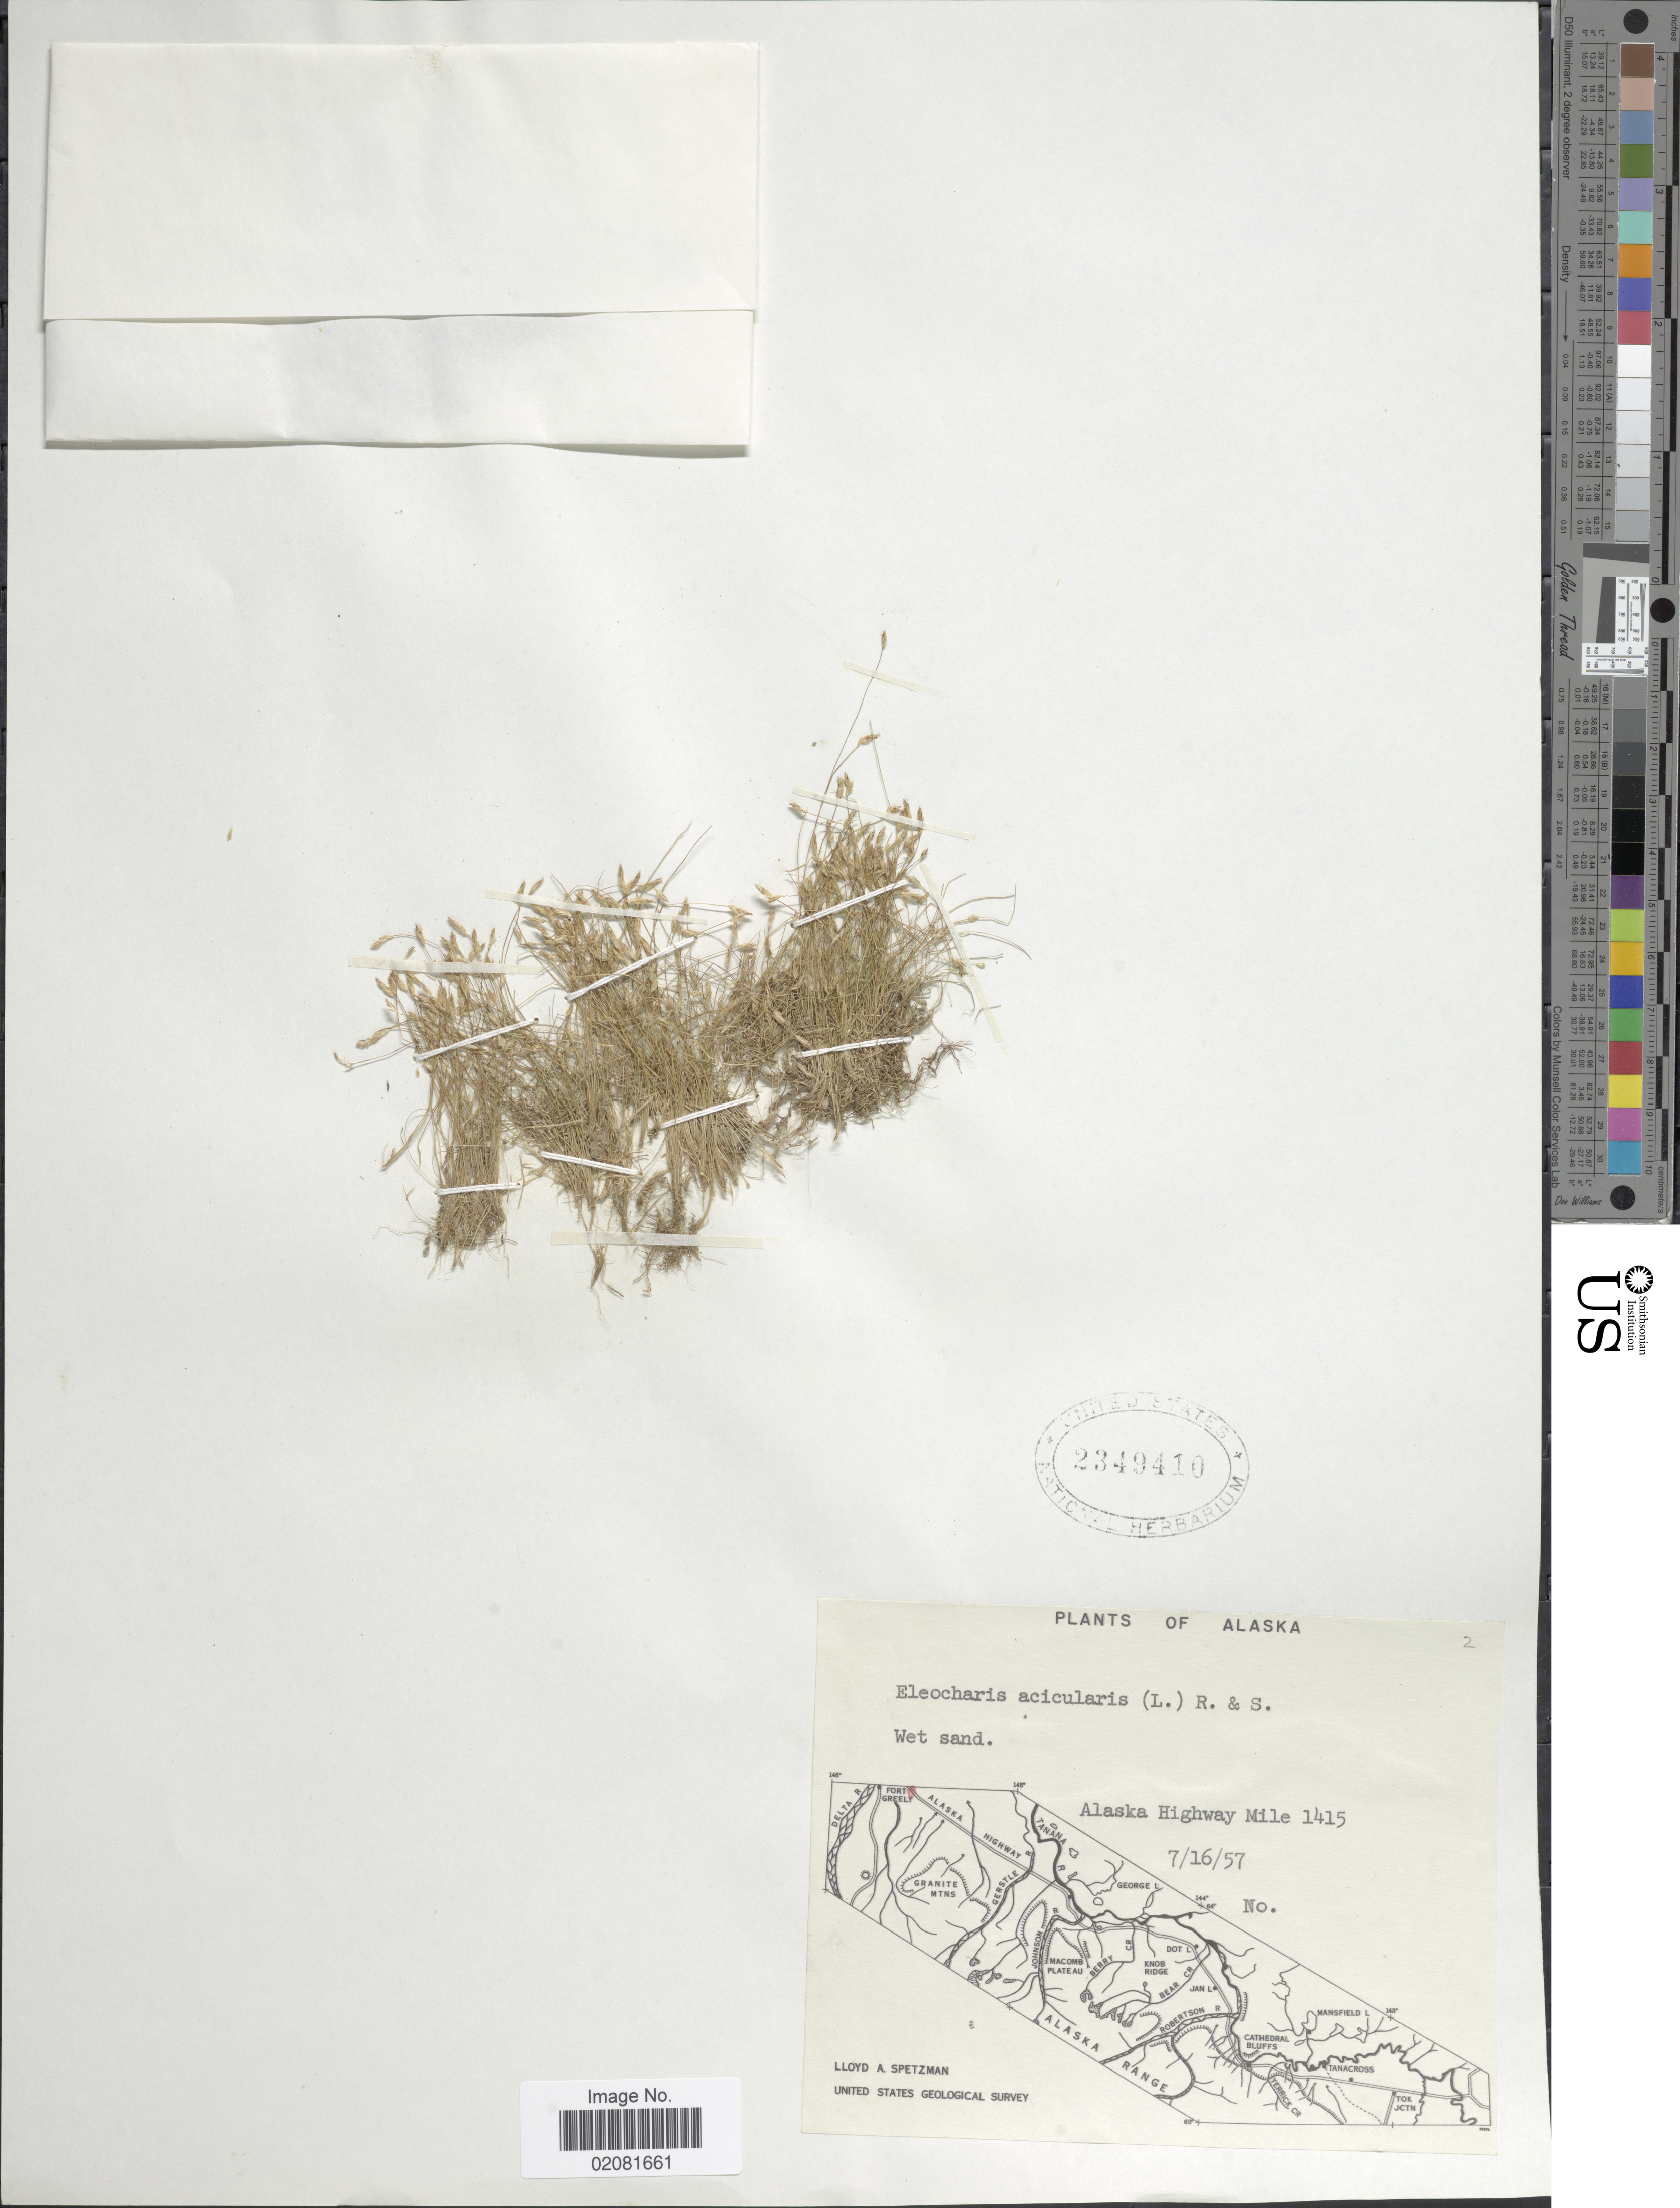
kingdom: Plantae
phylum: Tracheophyta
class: Liliopsida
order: Poales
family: Cyperaceae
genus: Eleocharis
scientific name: Eleocharis acicularis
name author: (L.) Roem. & Schult.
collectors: L. Spetzman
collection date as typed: Transcribed d/m/y: 16/7/57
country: United States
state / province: Alaska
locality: Alaska Highway Mile 1415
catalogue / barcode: US 2349410